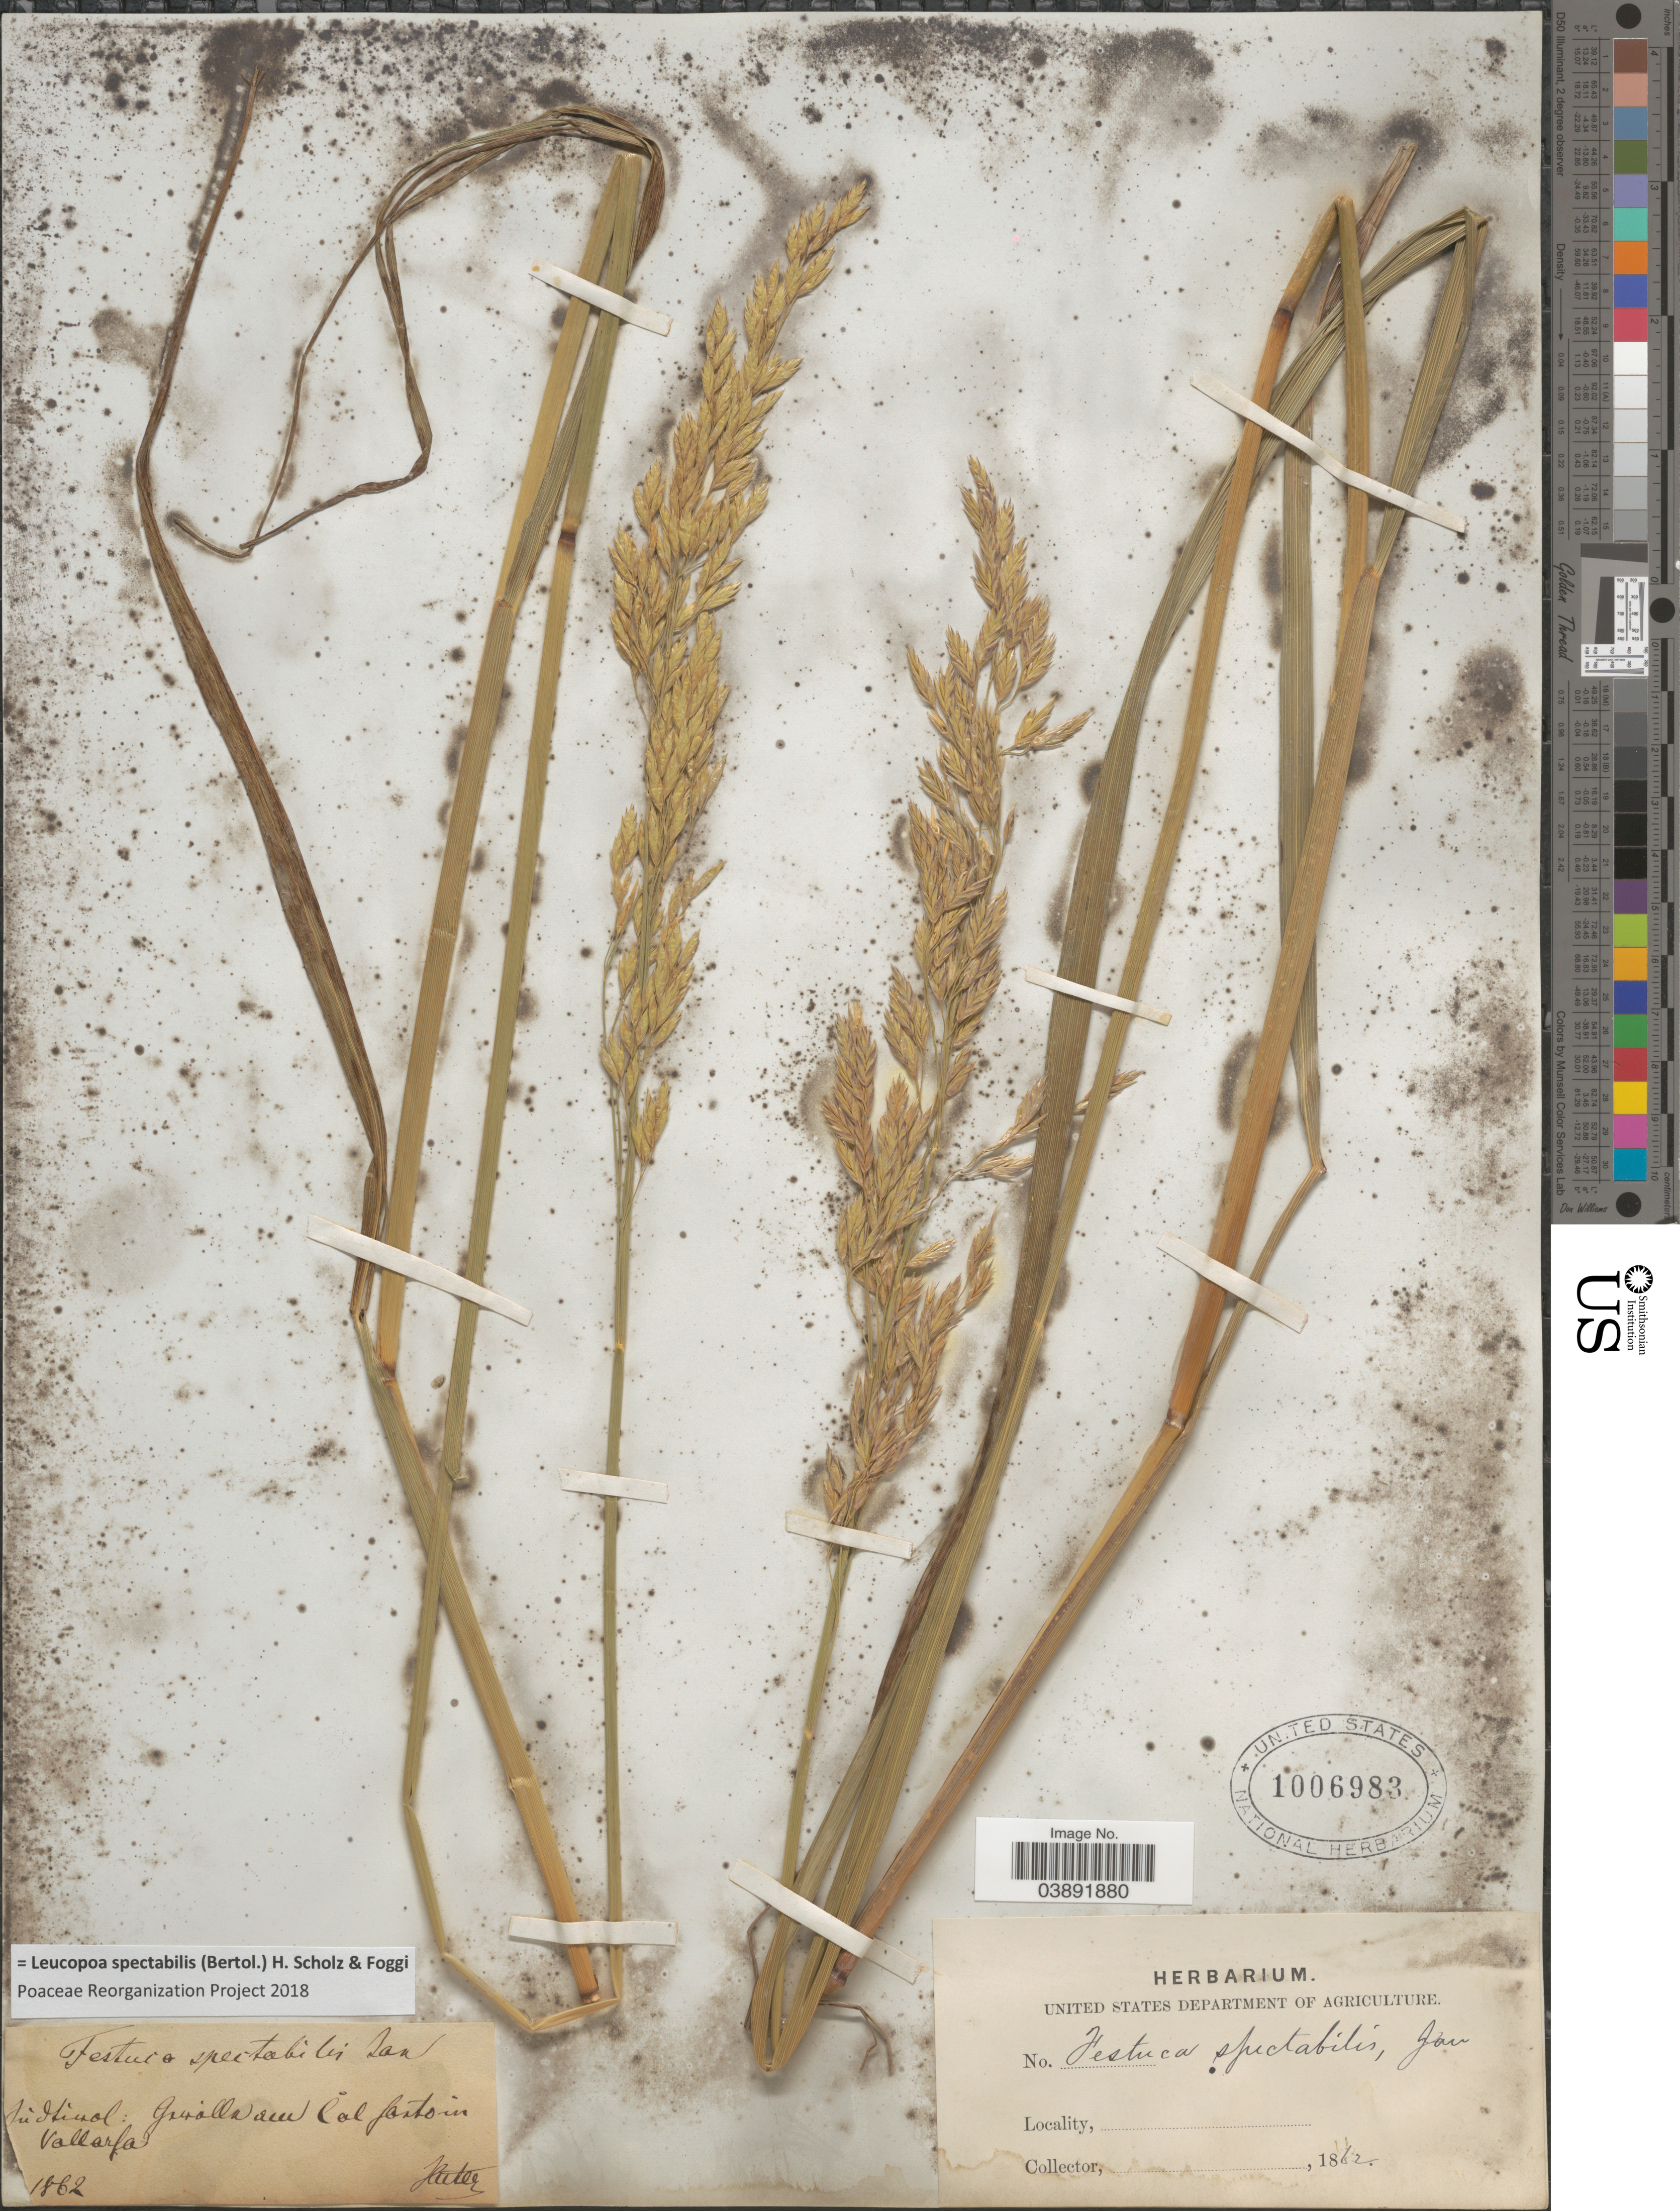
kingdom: Plantae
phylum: Tracheophyta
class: Liliopsida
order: Poales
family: Poaceae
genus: Leucopoa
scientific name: Leucopoa spectabilis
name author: (Bertol.) H. Scholz & Foggi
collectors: -. Huter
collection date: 1862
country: Italy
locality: Südtirol: Grisolla am Cal fasto in Vallarsa. [interpreted]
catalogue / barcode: US 1006983